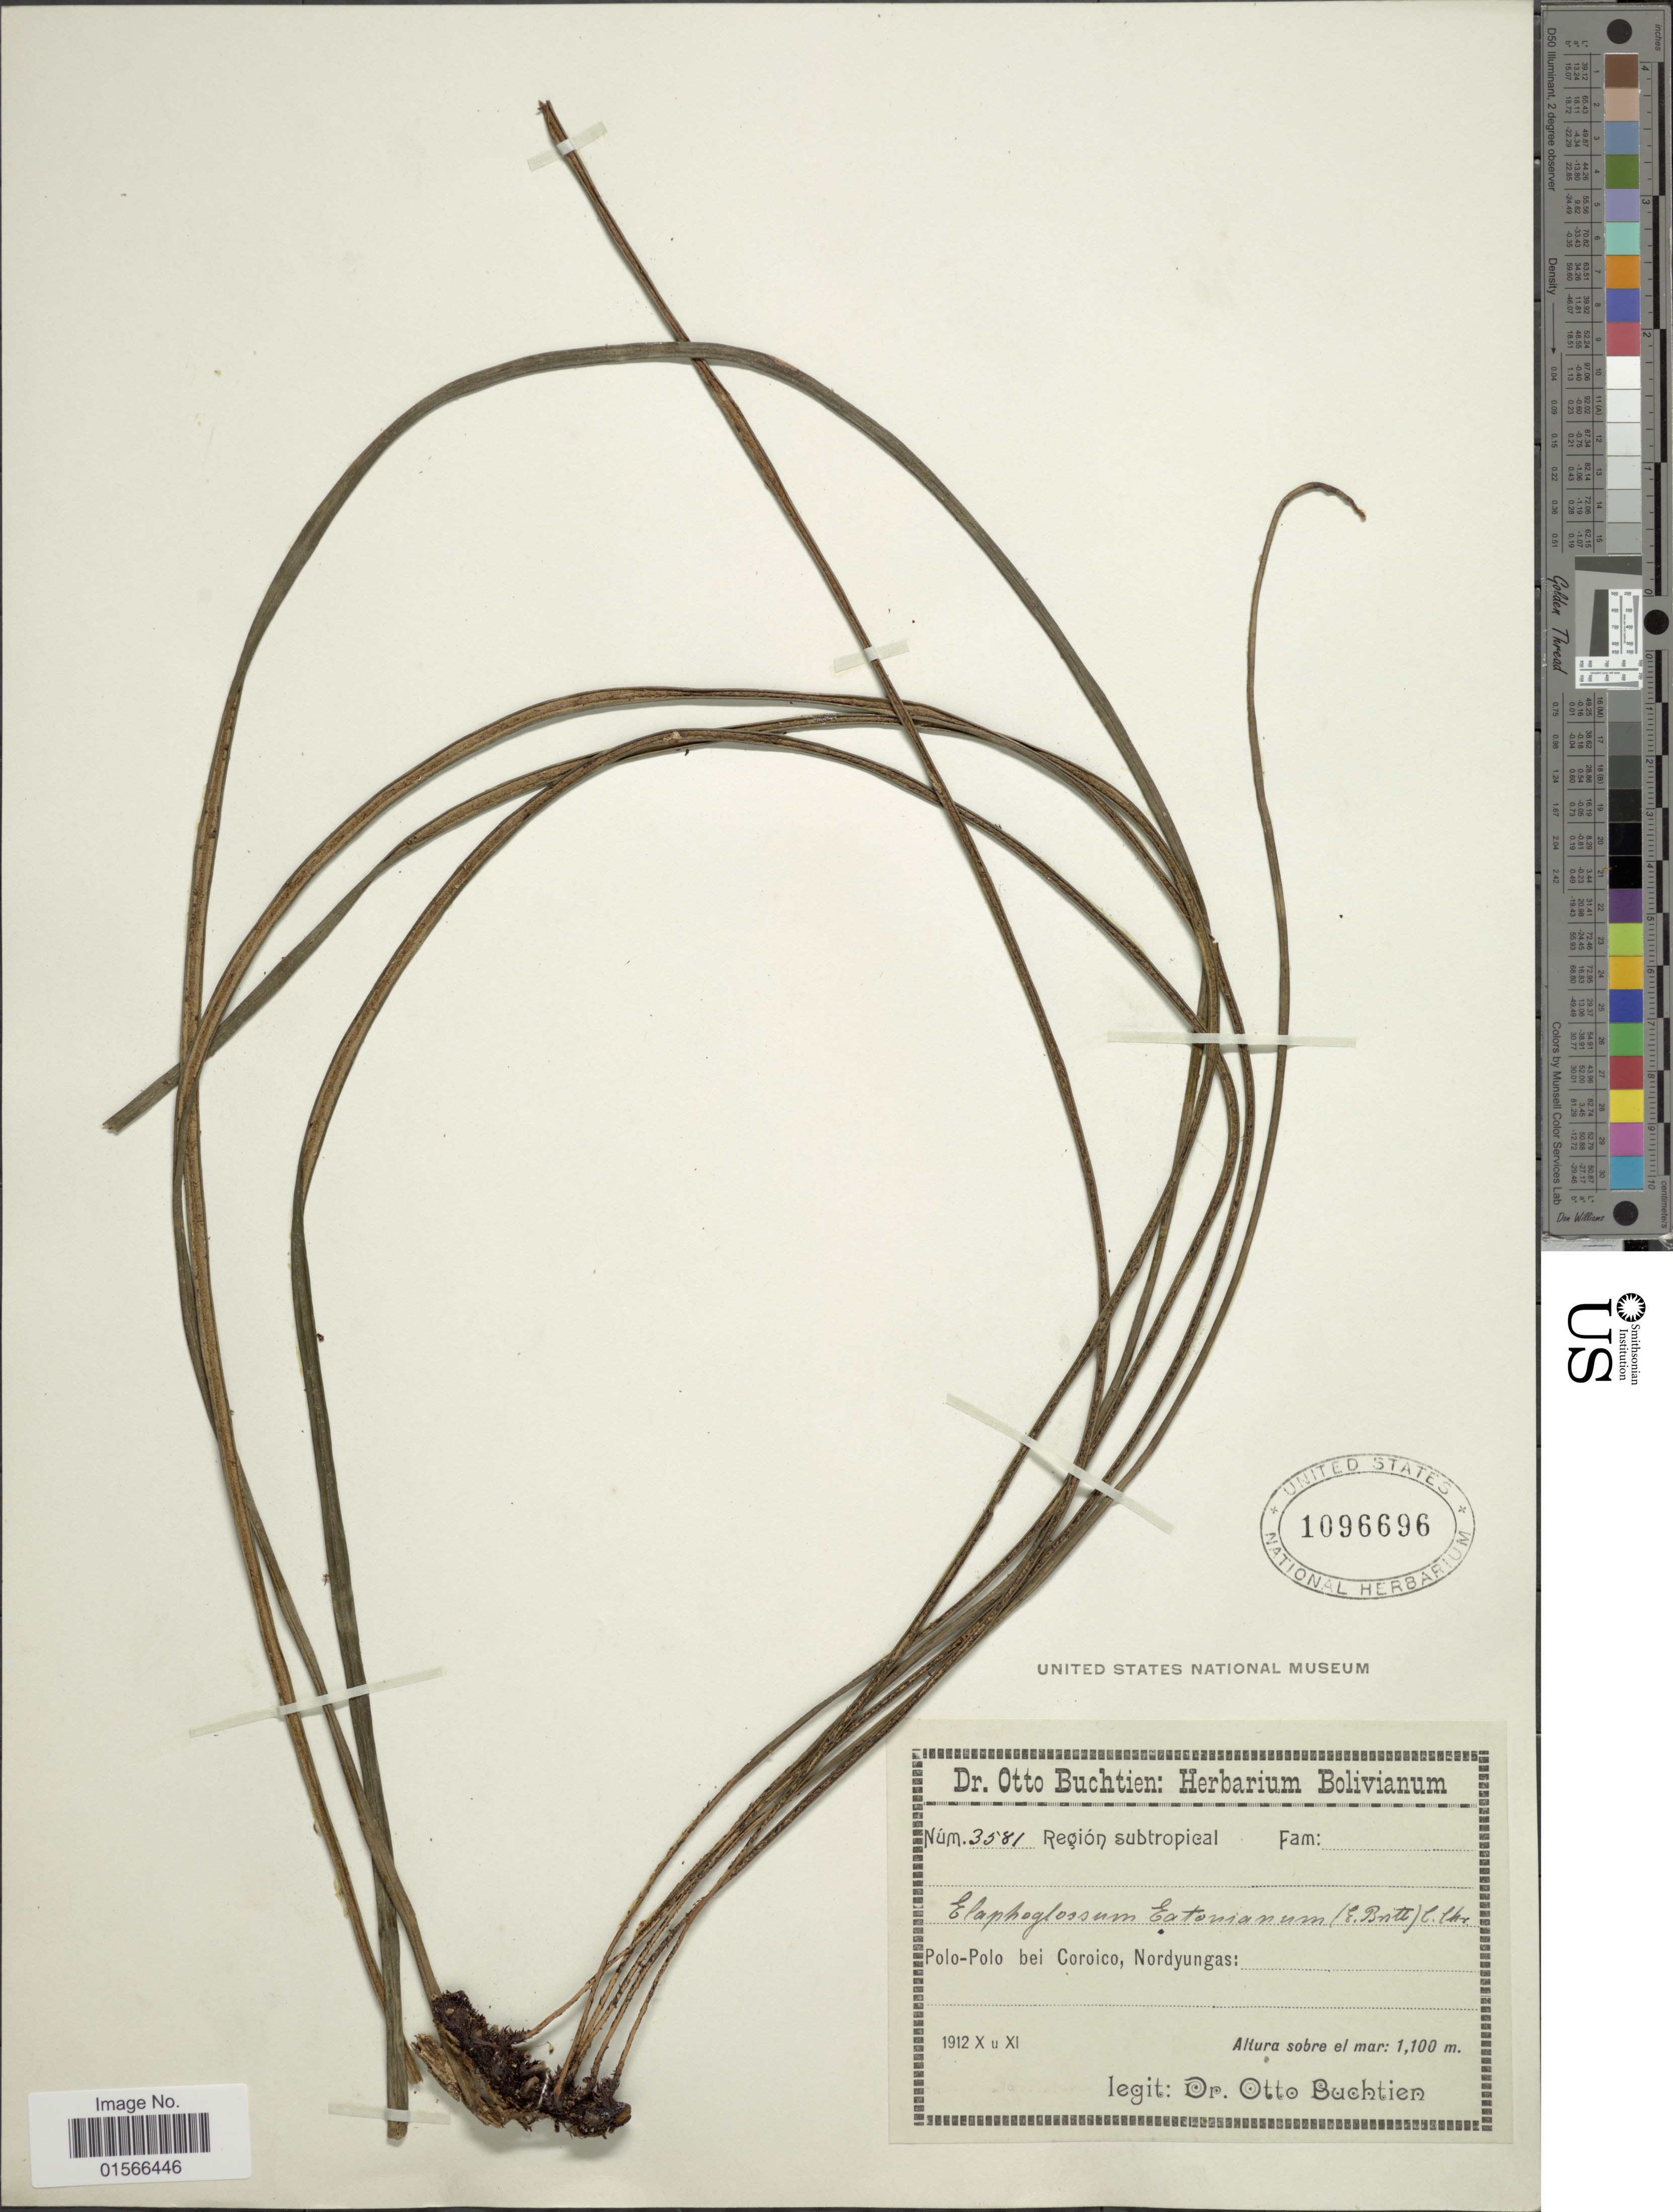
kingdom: Plantae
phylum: Tracheophyta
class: Polypodiopsida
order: Polypodiales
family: Dryopteridaceae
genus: Elaphoglossum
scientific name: Elaphoglossum eatonianum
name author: (E. Britton) C. Chr.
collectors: O. Buchtien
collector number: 3581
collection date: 1912-10/1912-11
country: Bolivia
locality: Polo-Polo bei Coroico, Nordyungas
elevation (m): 1100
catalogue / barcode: US 1096696